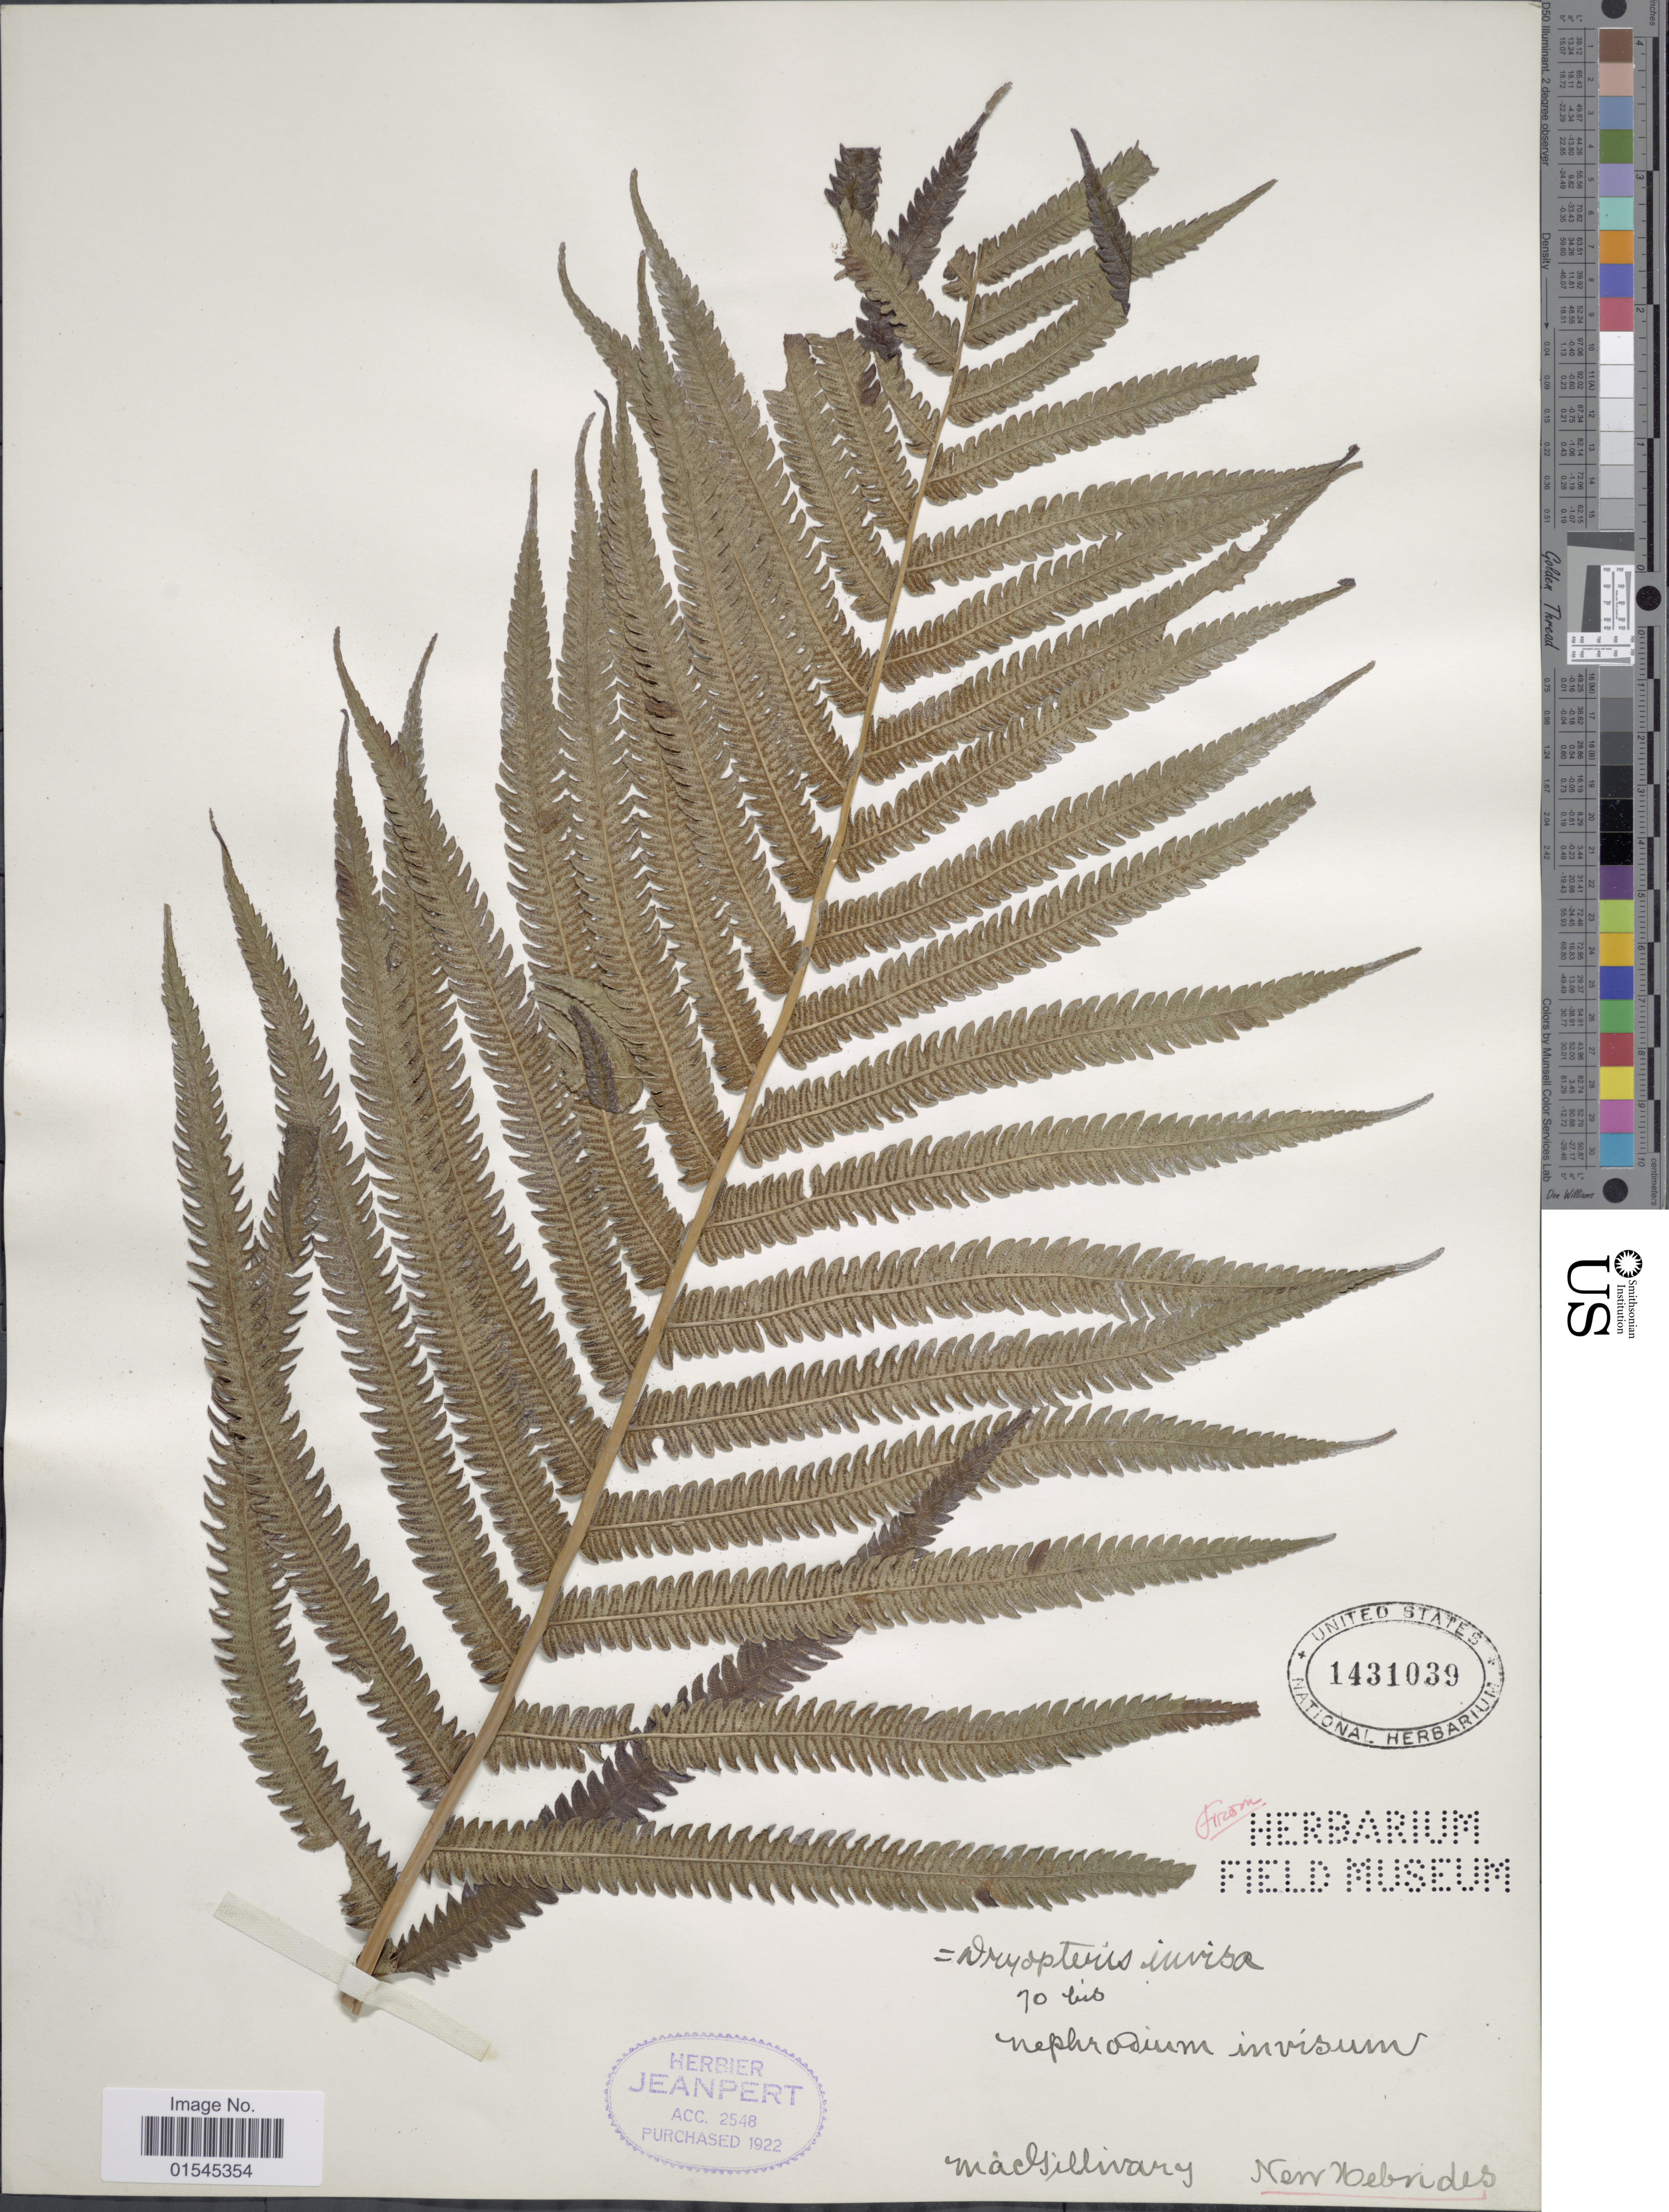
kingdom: Plantae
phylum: Tracheophyta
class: Polypodiopsida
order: Polypodiales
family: Thelypteridaceae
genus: Sphaerostephanos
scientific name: Sphaerostephanos invisus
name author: (G. Forst.) Holttum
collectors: ex herb. Ed. Jeanpert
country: Vanuatu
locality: Macsillivary, New Hebrides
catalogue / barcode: US 1431039